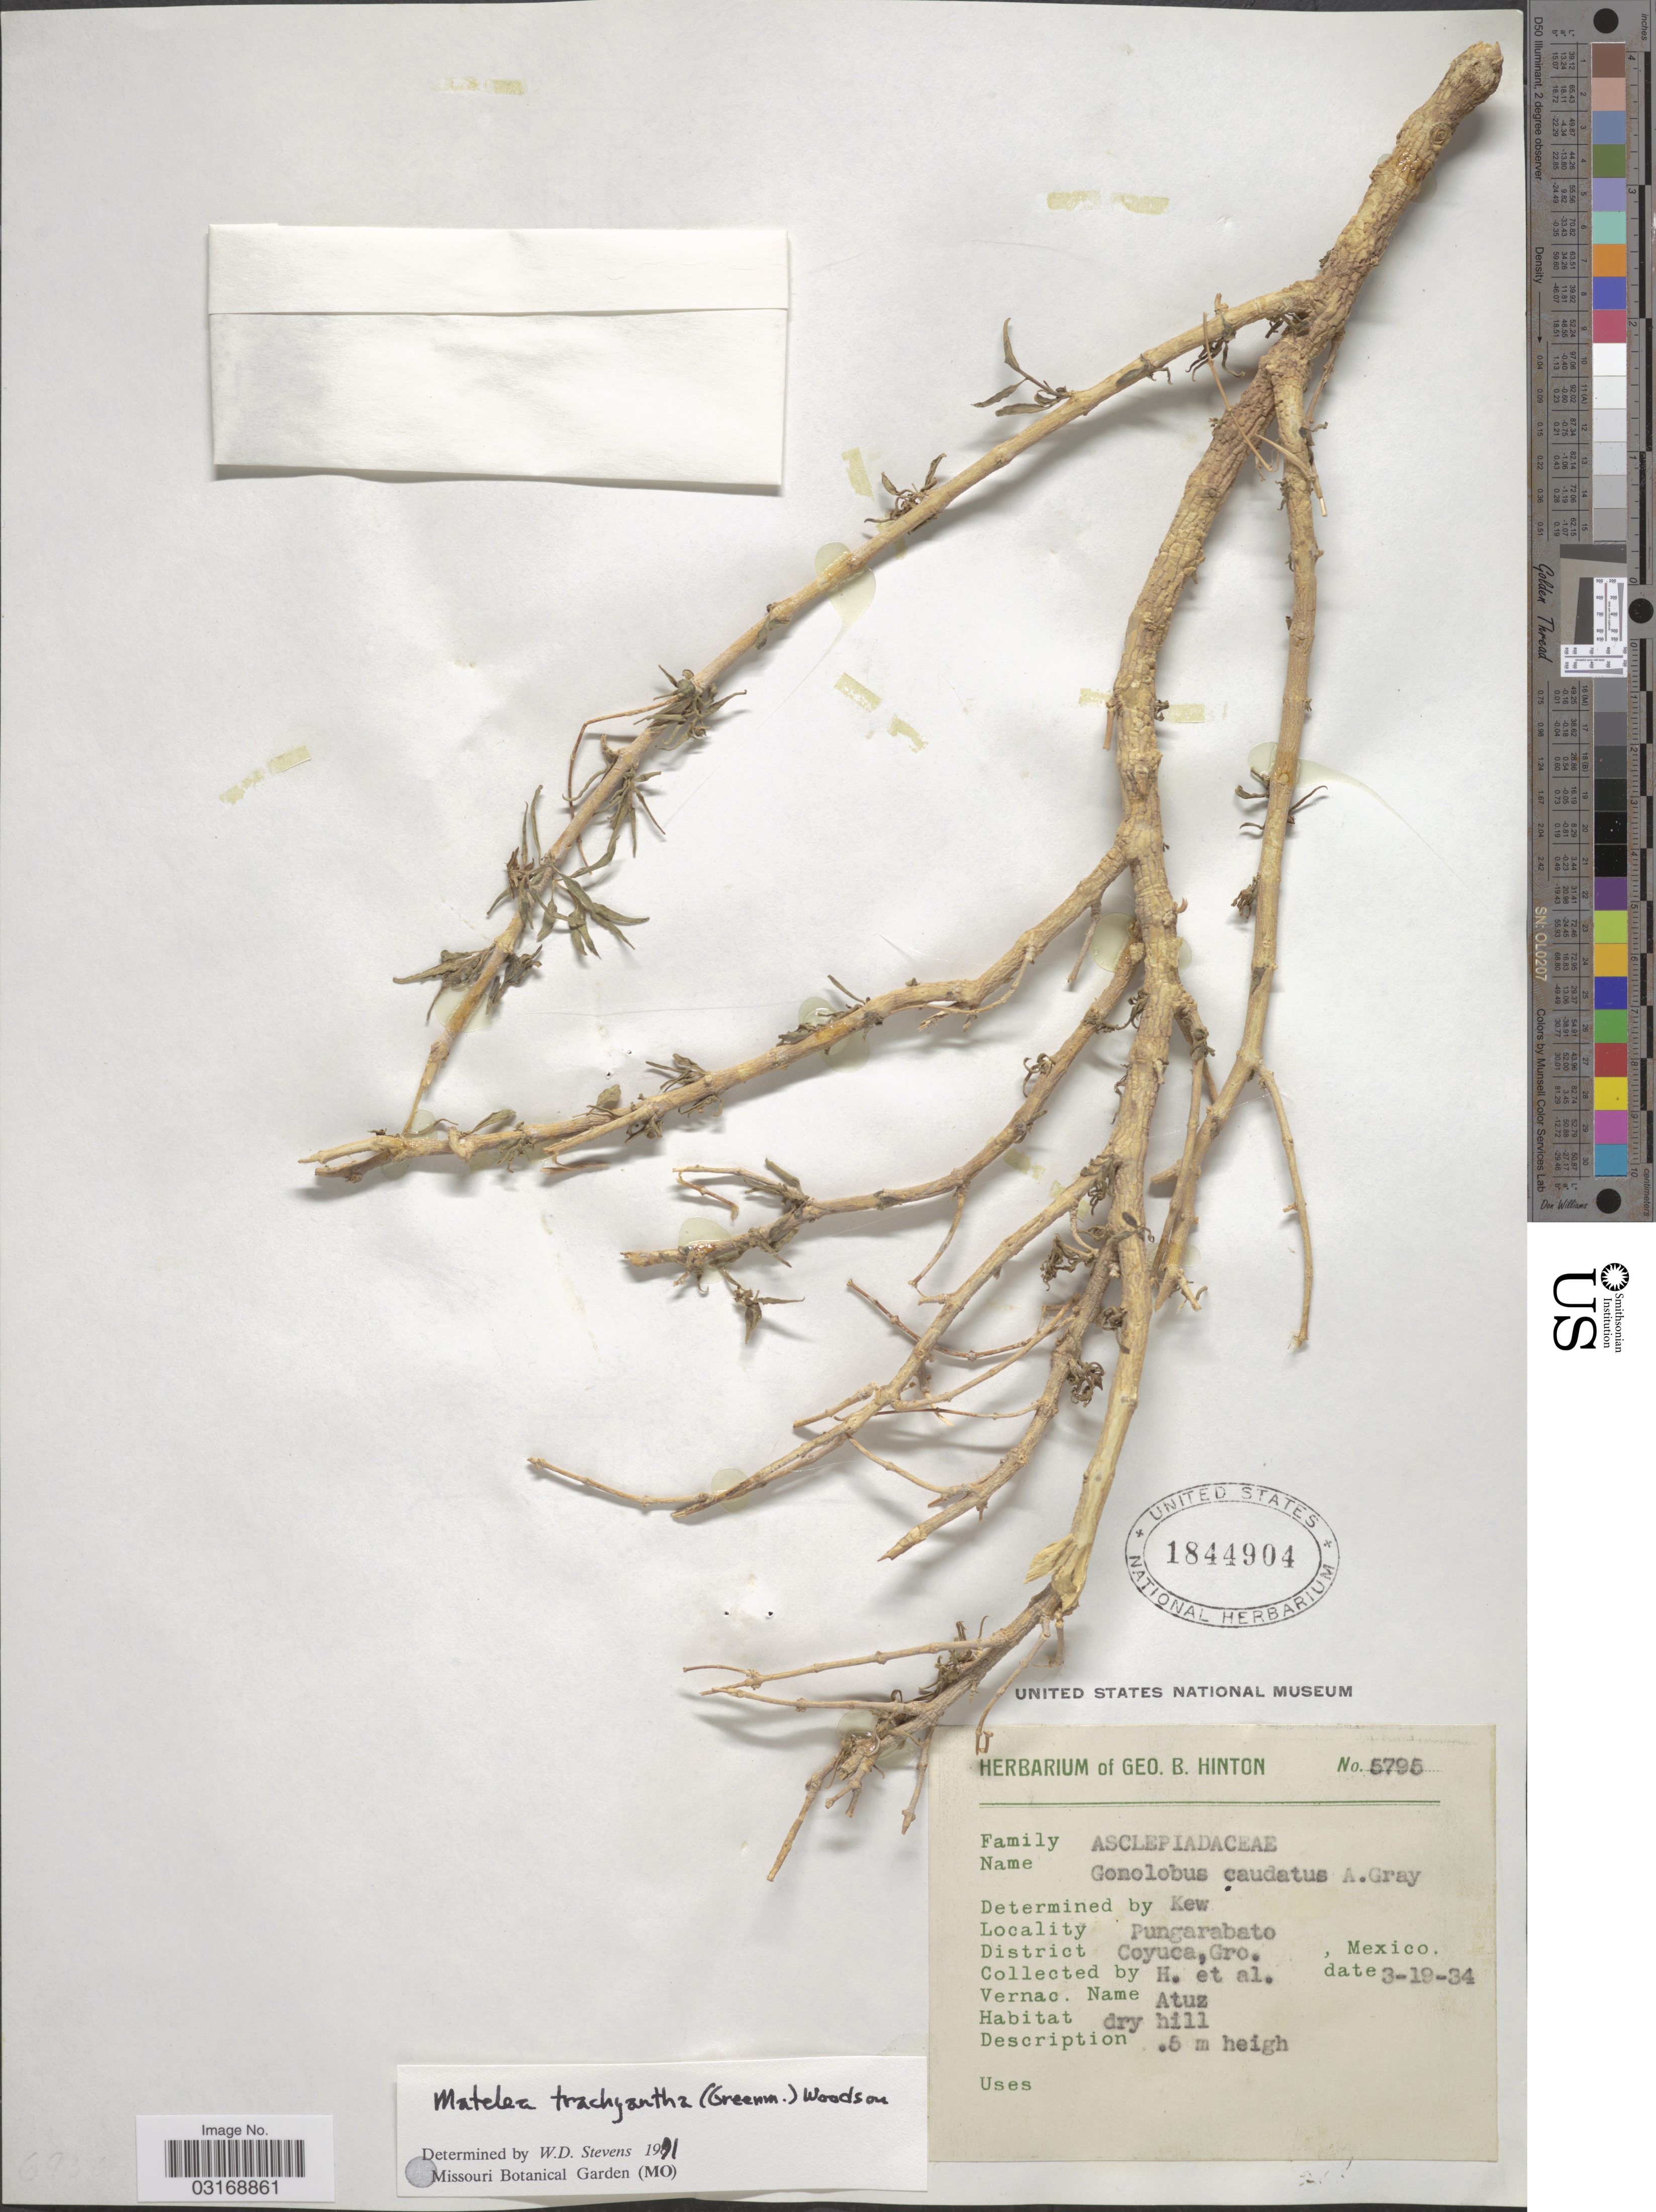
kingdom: Plantae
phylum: Tracheophyta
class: Magnoliopsida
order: Gentianales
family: Apocynaceae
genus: Matelea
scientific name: Matelea trachyantha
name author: (Greenm.) W.D. Stevens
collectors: G. B. Hinton & et al.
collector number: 5795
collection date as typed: Transcribed d/m/y: 19/3/34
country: Mexico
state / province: Guerrero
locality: Pungarabato. District Coyuca.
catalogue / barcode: US 1844904